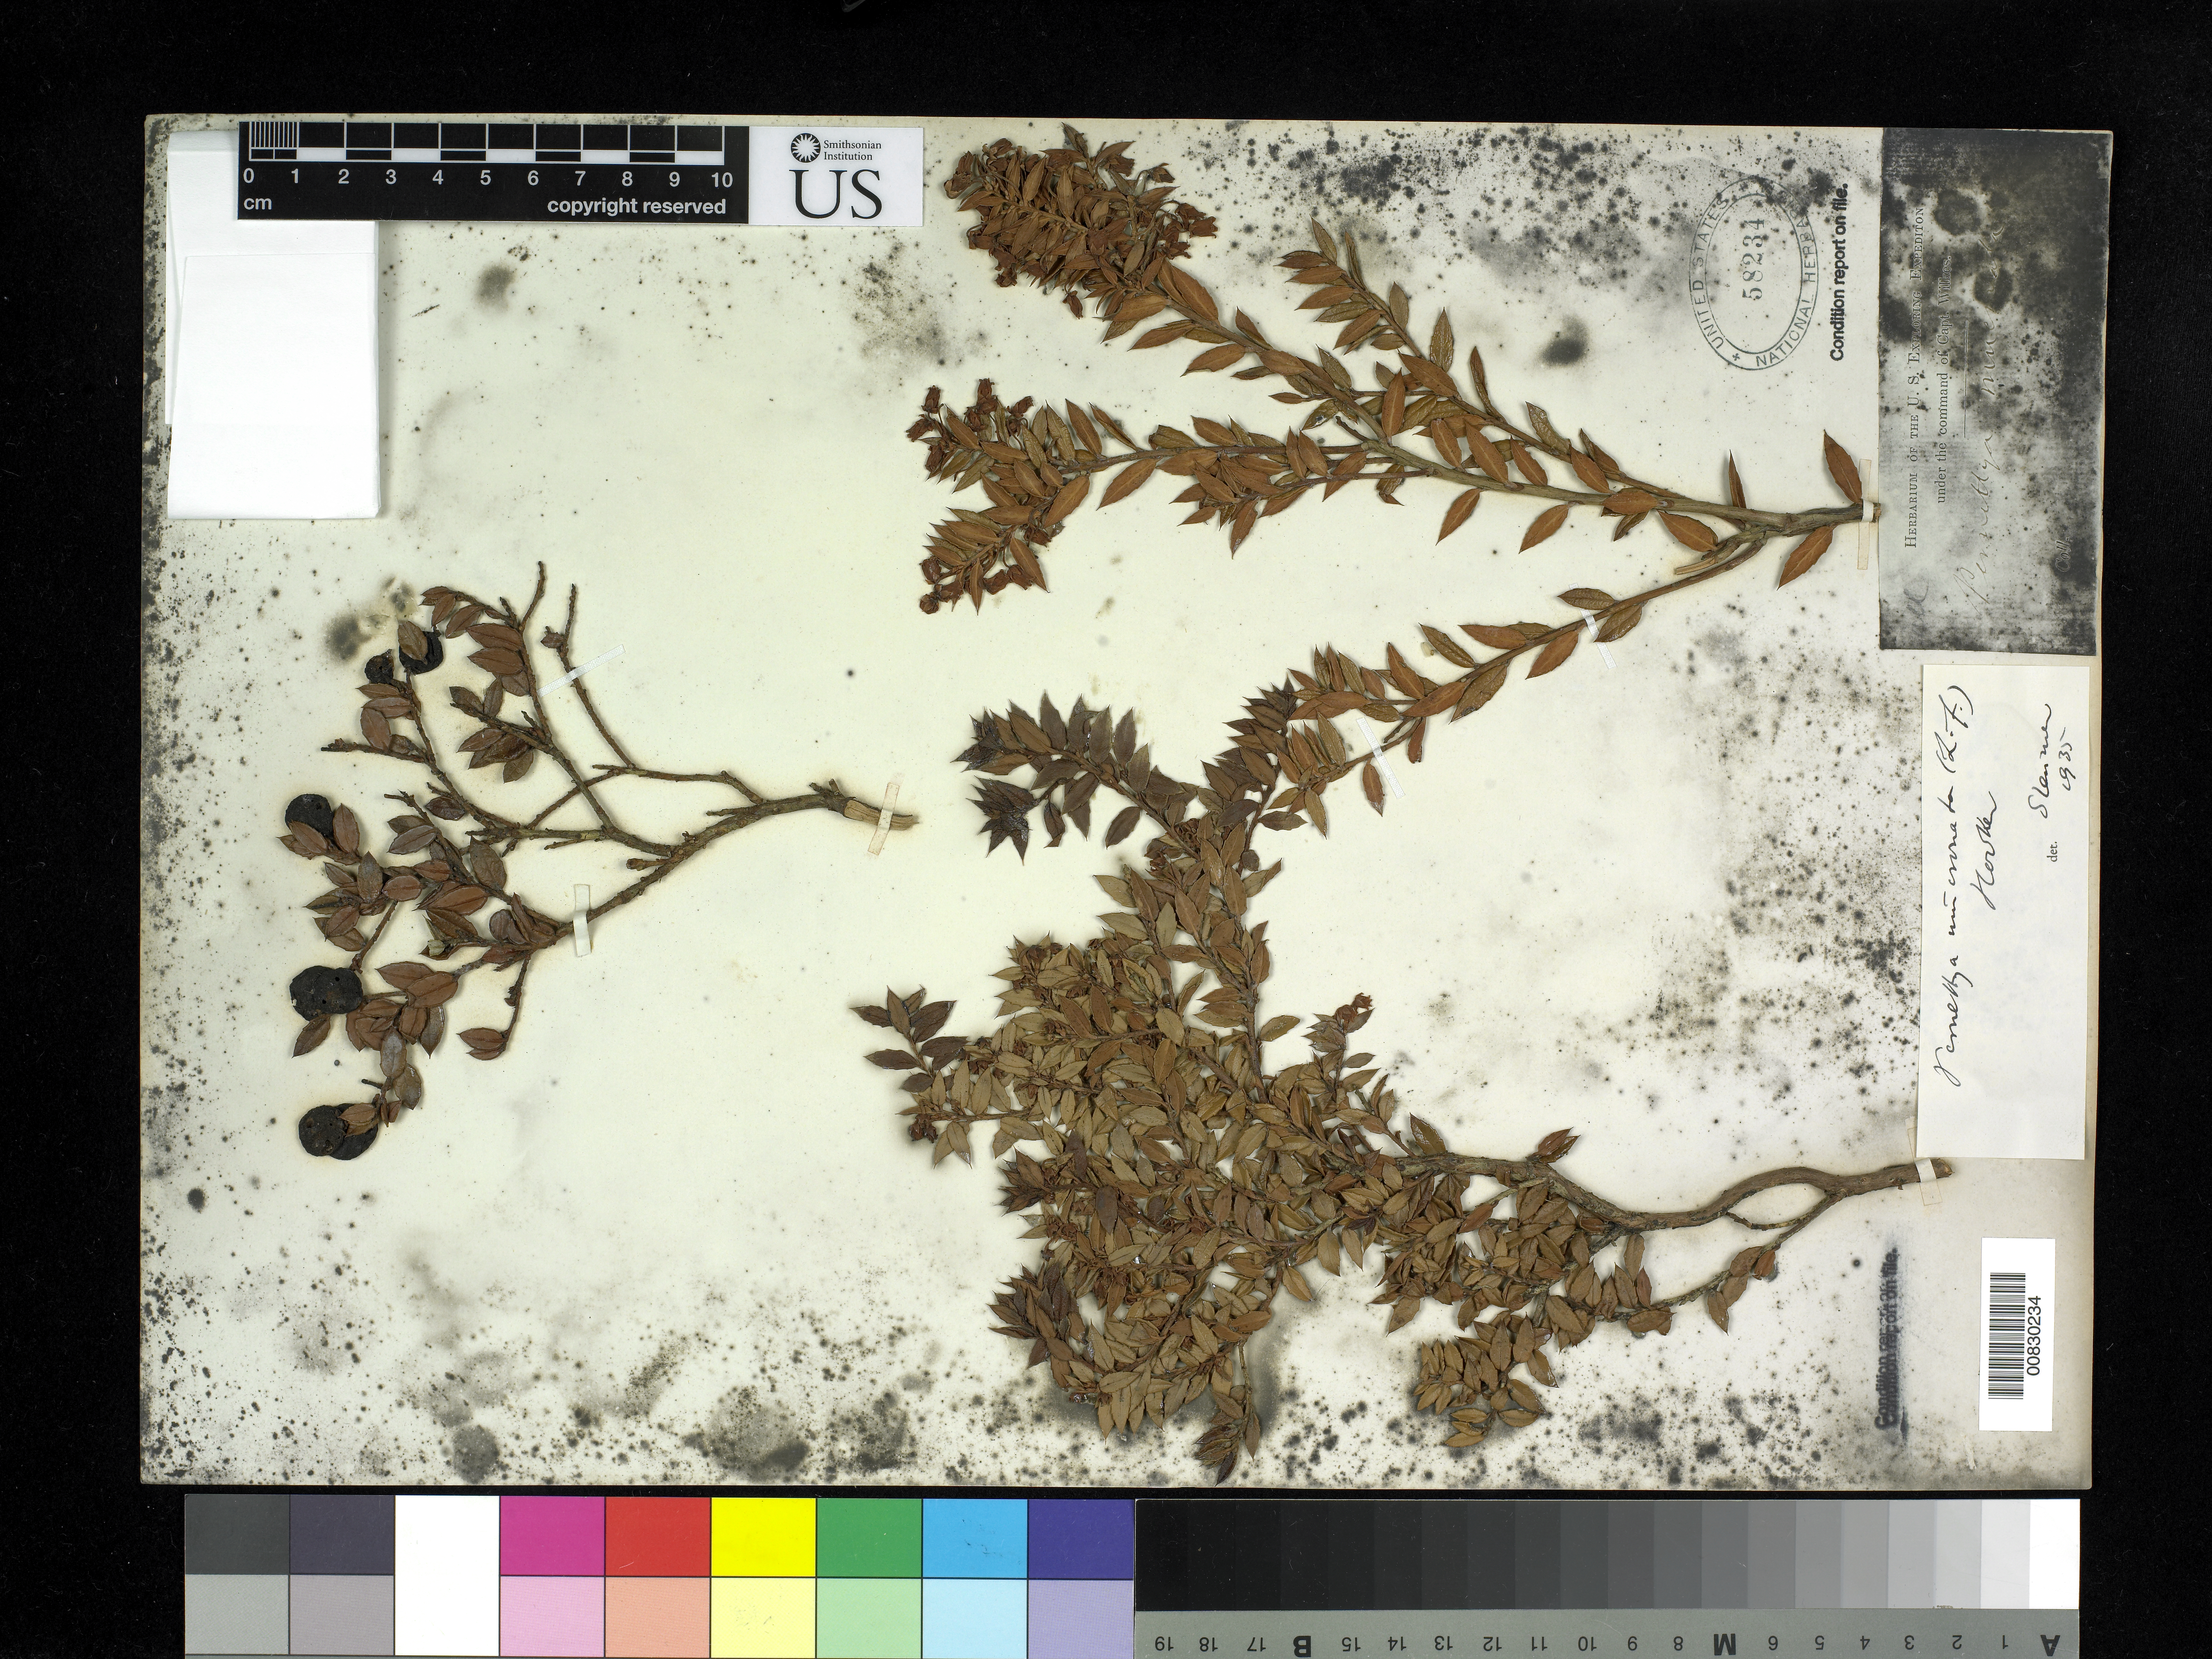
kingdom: Plantae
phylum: Tracheophyta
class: Magnoliopsida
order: Ericales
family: Ericaceae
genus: Pernettya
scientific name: Pernettya mucronata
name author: (L. f.) Gaudich. ex A. Spreng.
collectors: Wilkes Explor. Exped.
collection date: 1838/1842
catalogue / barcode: US 58234